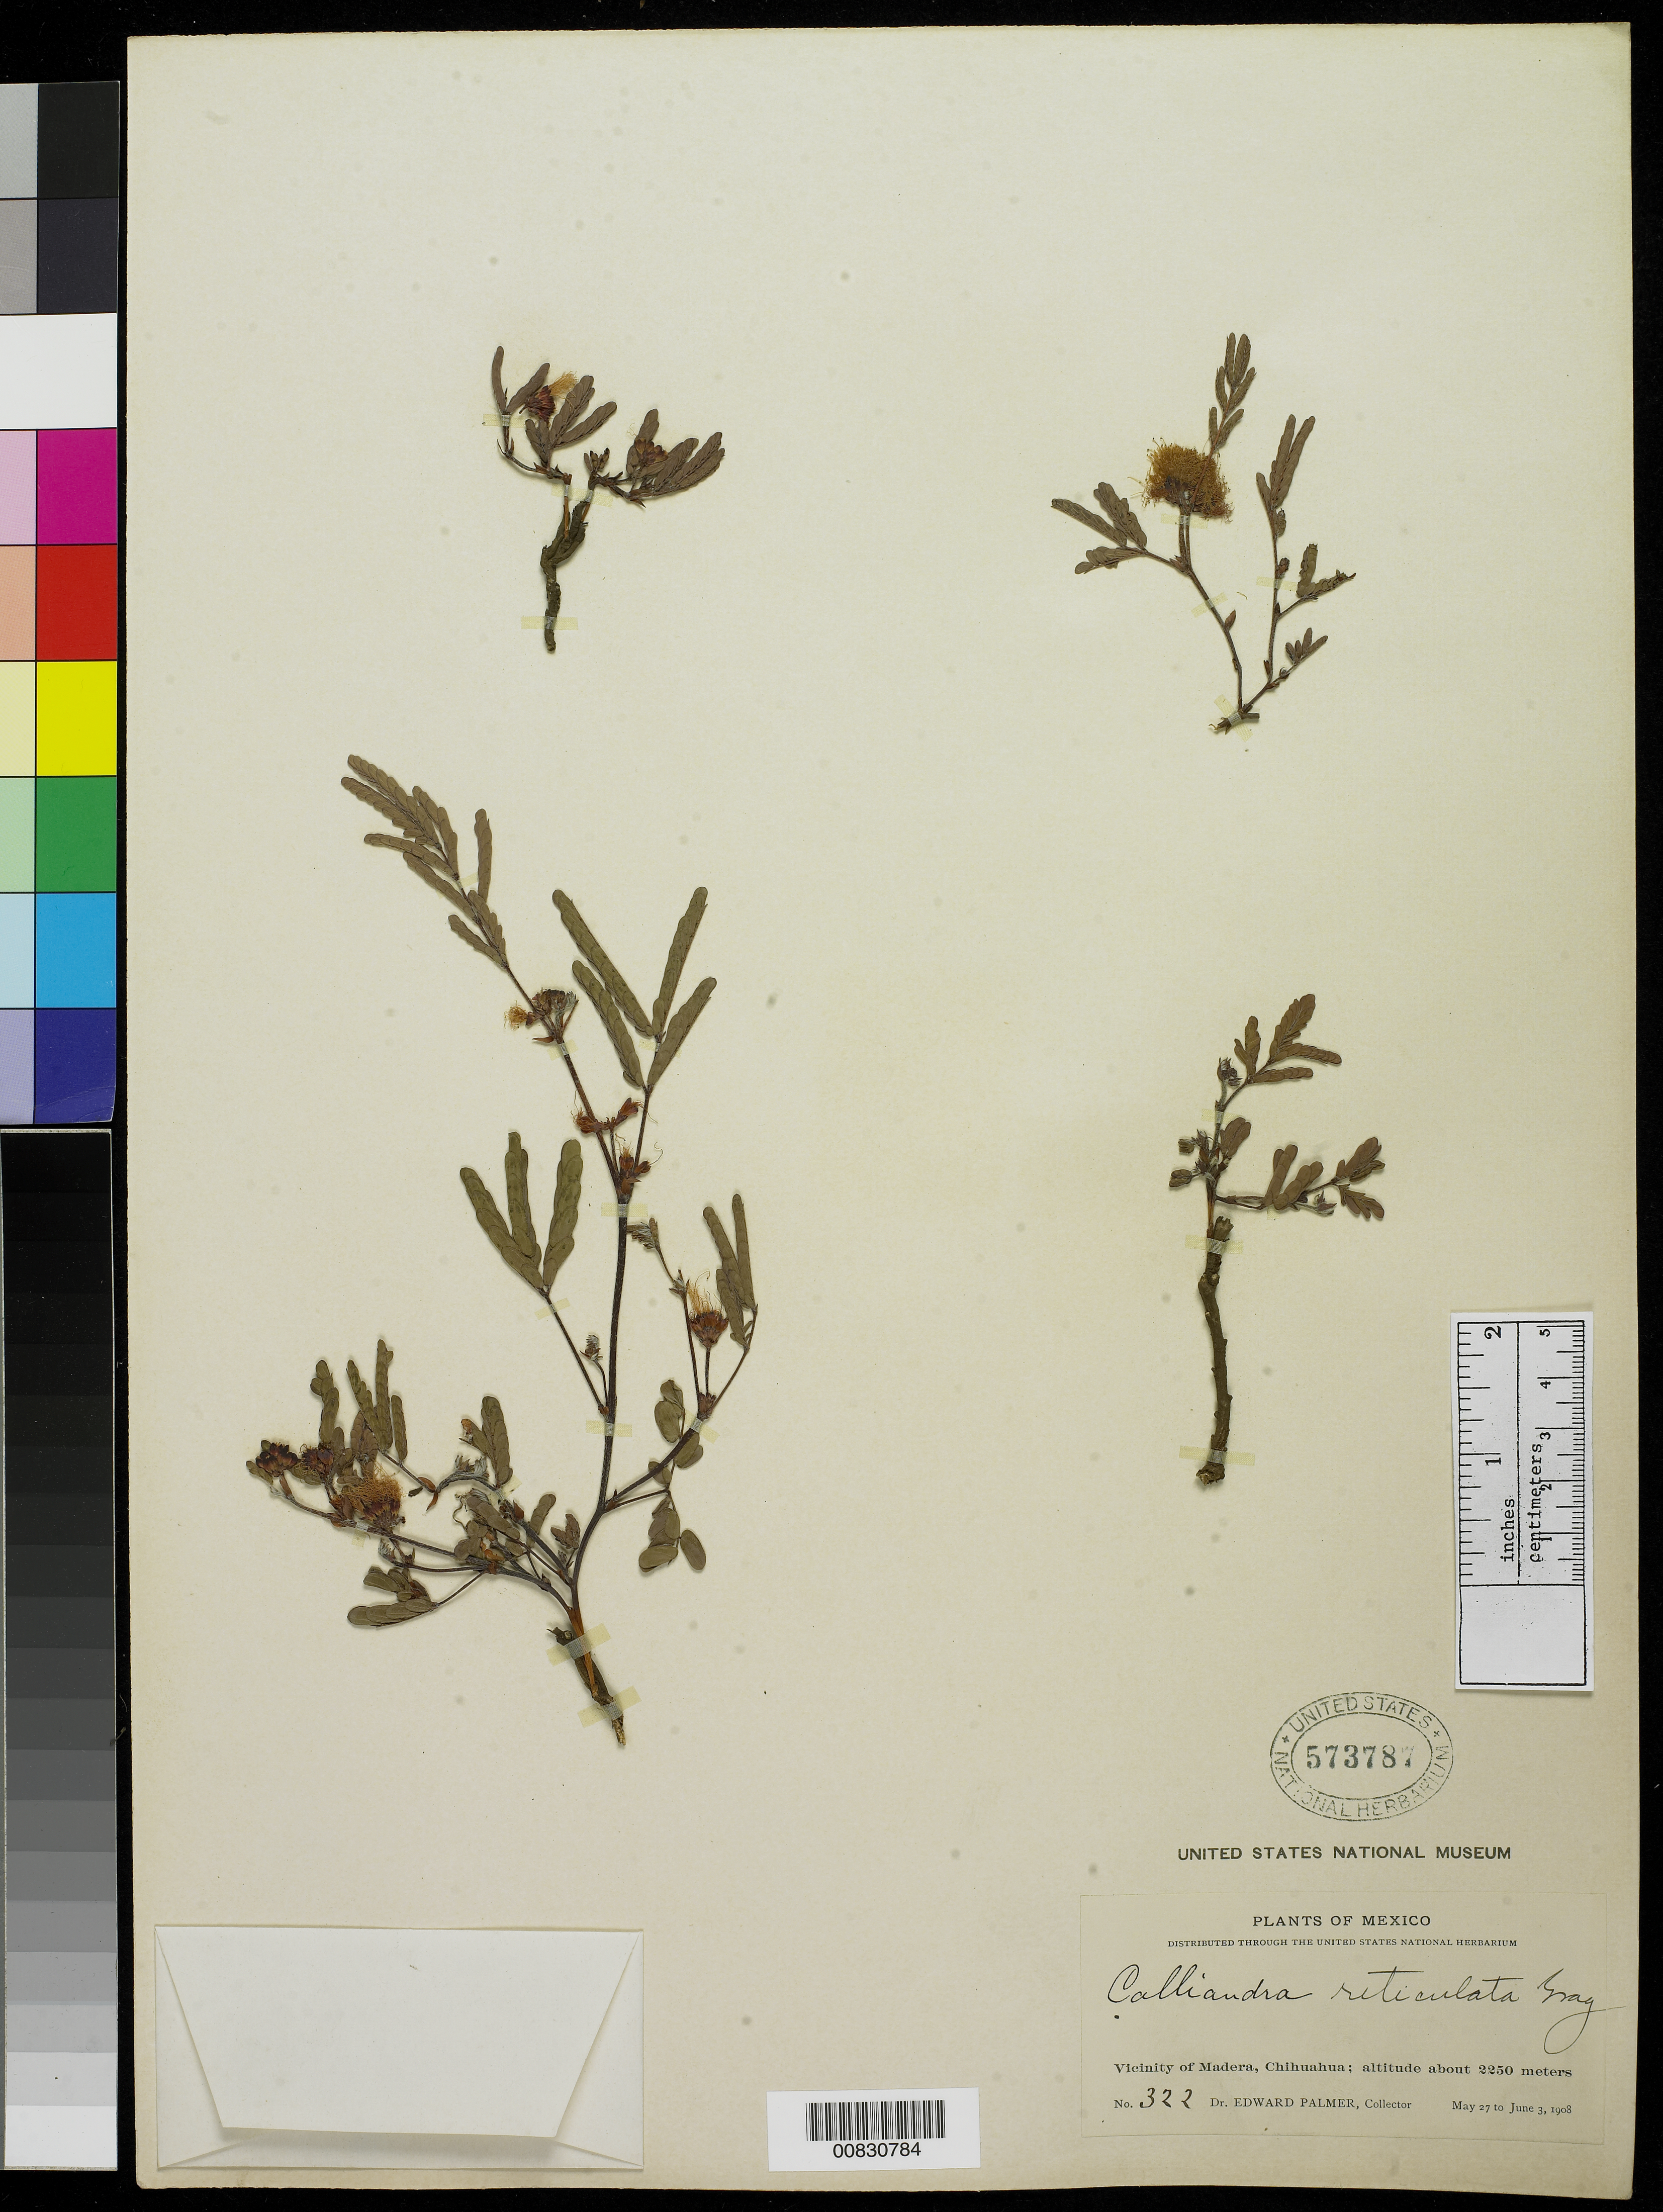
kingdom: Plantae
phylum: Tracheophyta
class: Magnoliopsida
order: Fabales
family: Fabaceae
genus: Calliandra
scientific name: Calliandra reticulata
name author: A. Gray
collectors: E. Palmer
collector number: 322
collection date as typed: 27 May 1908 to 03 Jun 1908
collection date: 1908-05-27/1908-06-03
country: Mexico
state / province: Chihuahua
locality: Vicinity of Madera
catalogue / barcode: US 573787